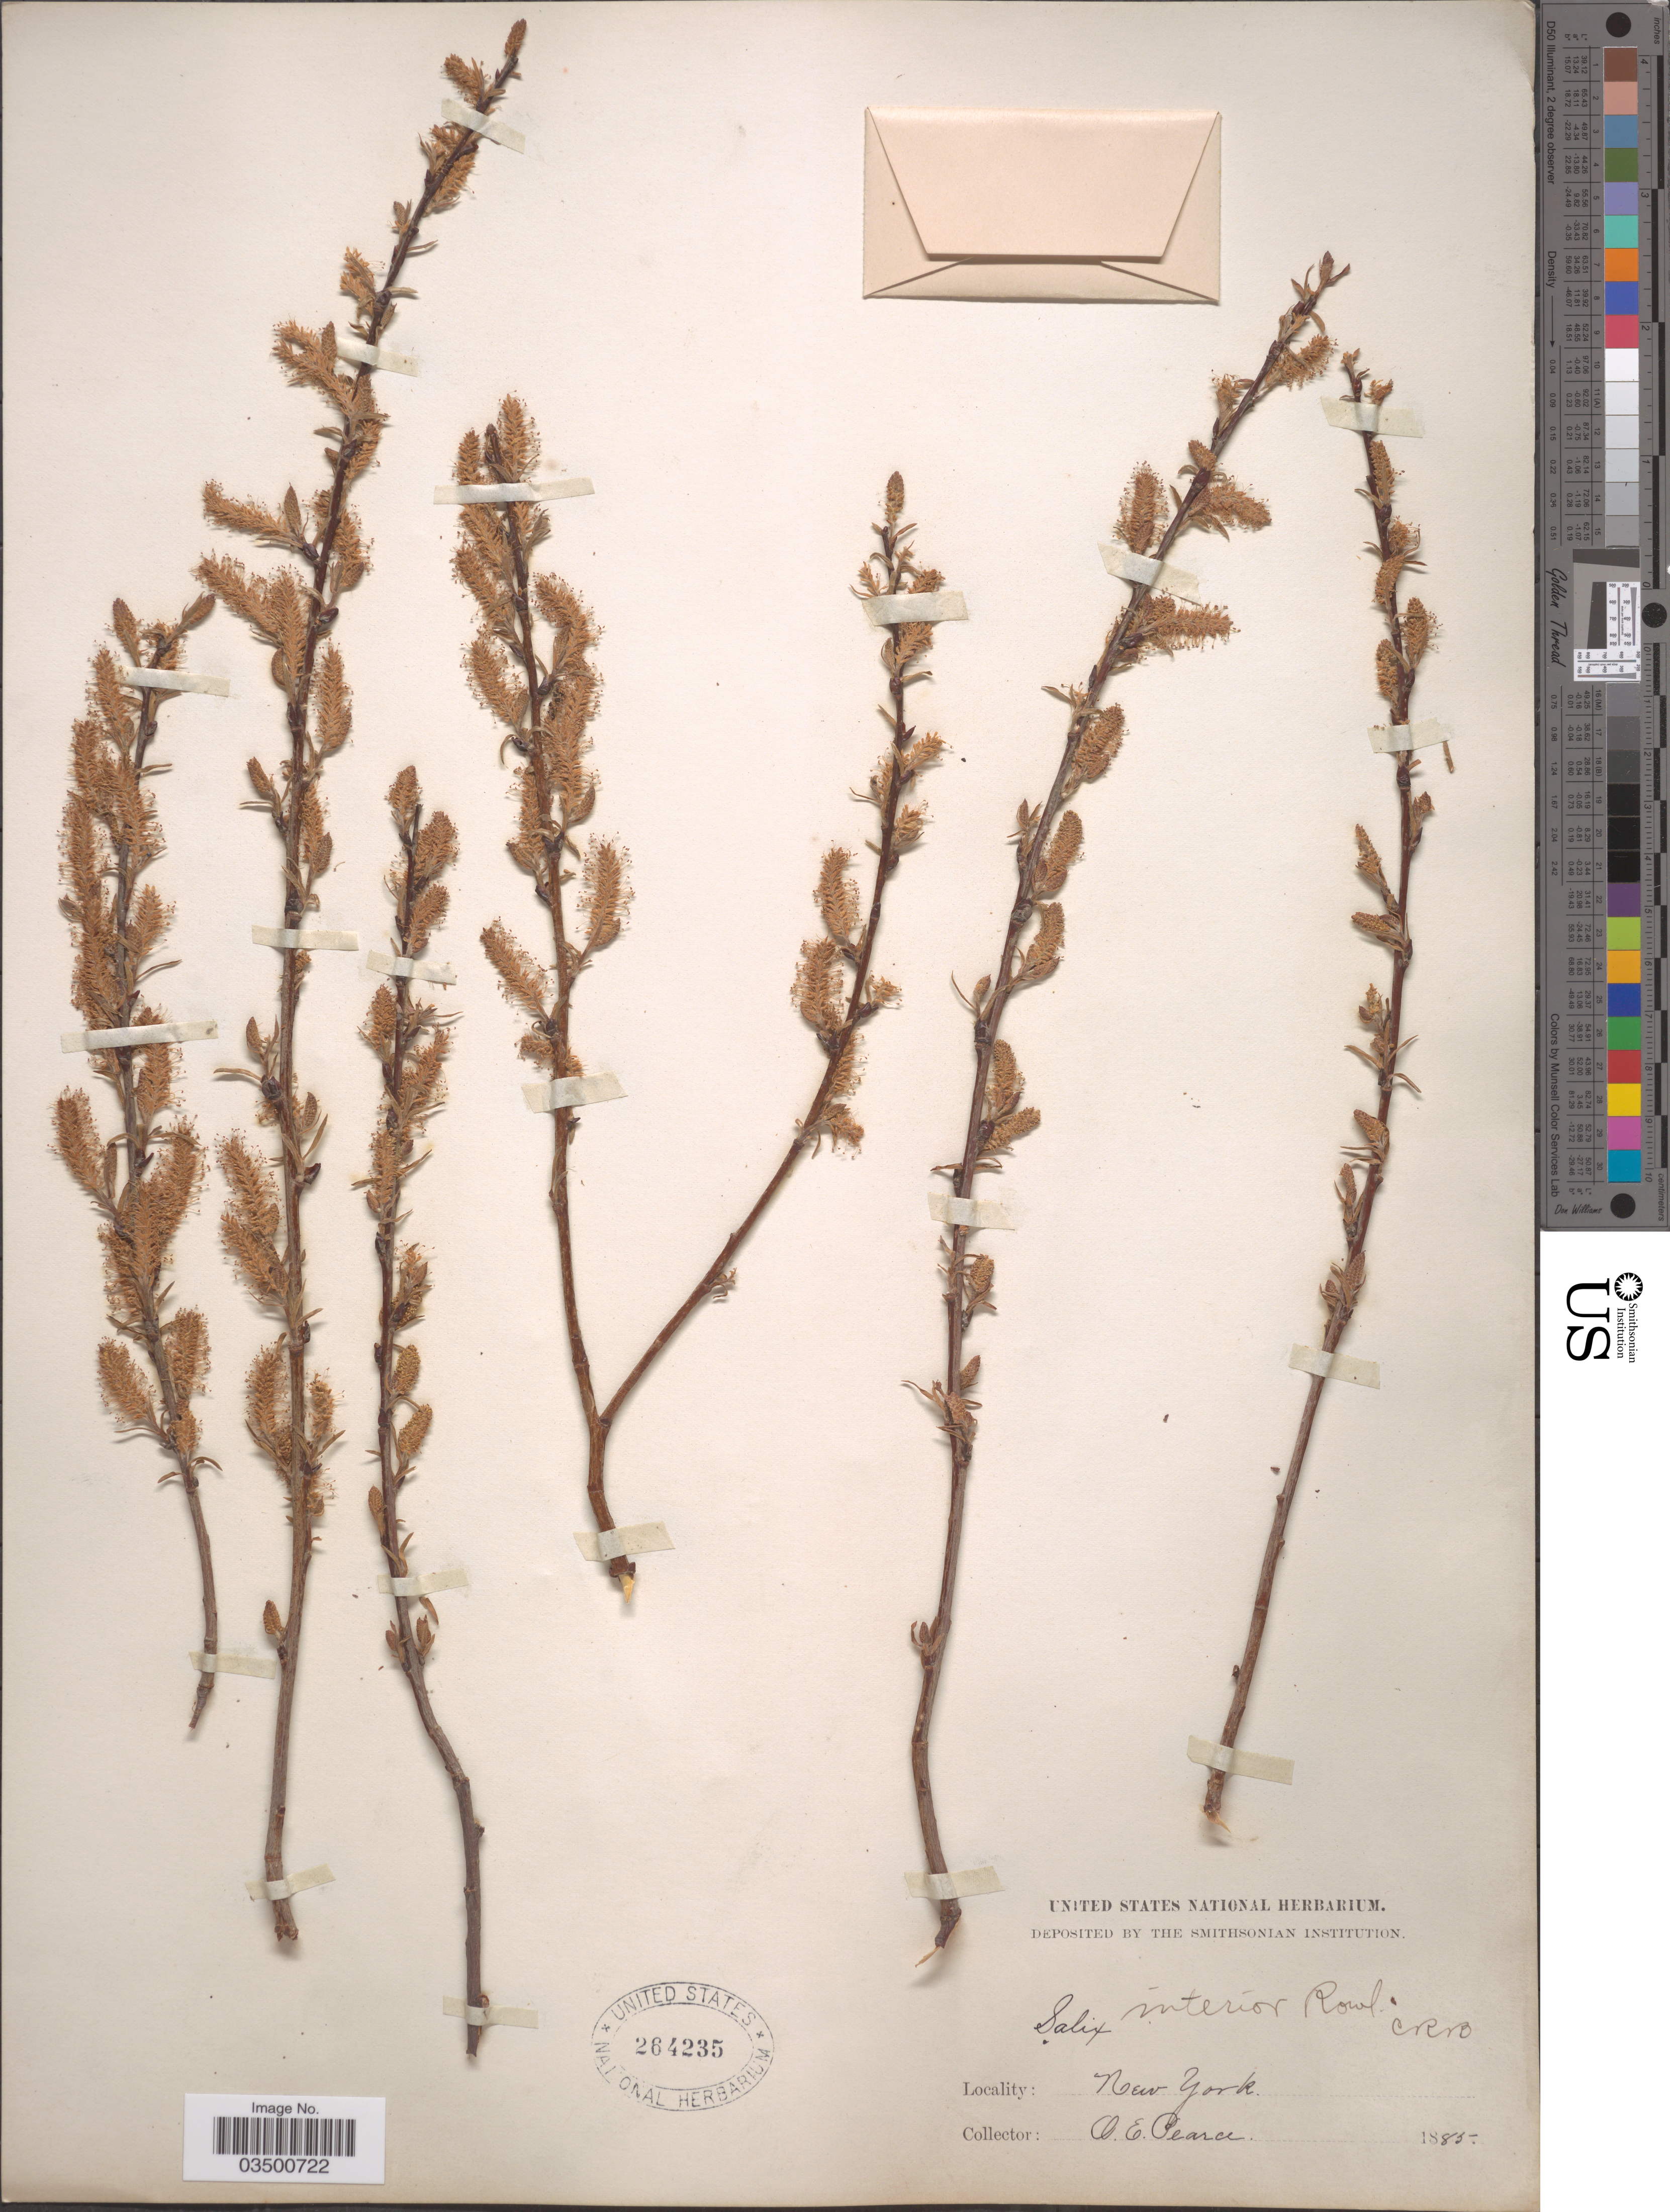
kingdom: Plantae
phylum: Tracheophyta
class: Magnoliopsida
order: Malpighiales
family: Salicaceae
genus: Salix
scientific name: Salix interior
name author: Rowlee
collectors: O. E. Pearce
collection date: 1885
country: United States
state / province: New York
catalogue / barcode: US 264235